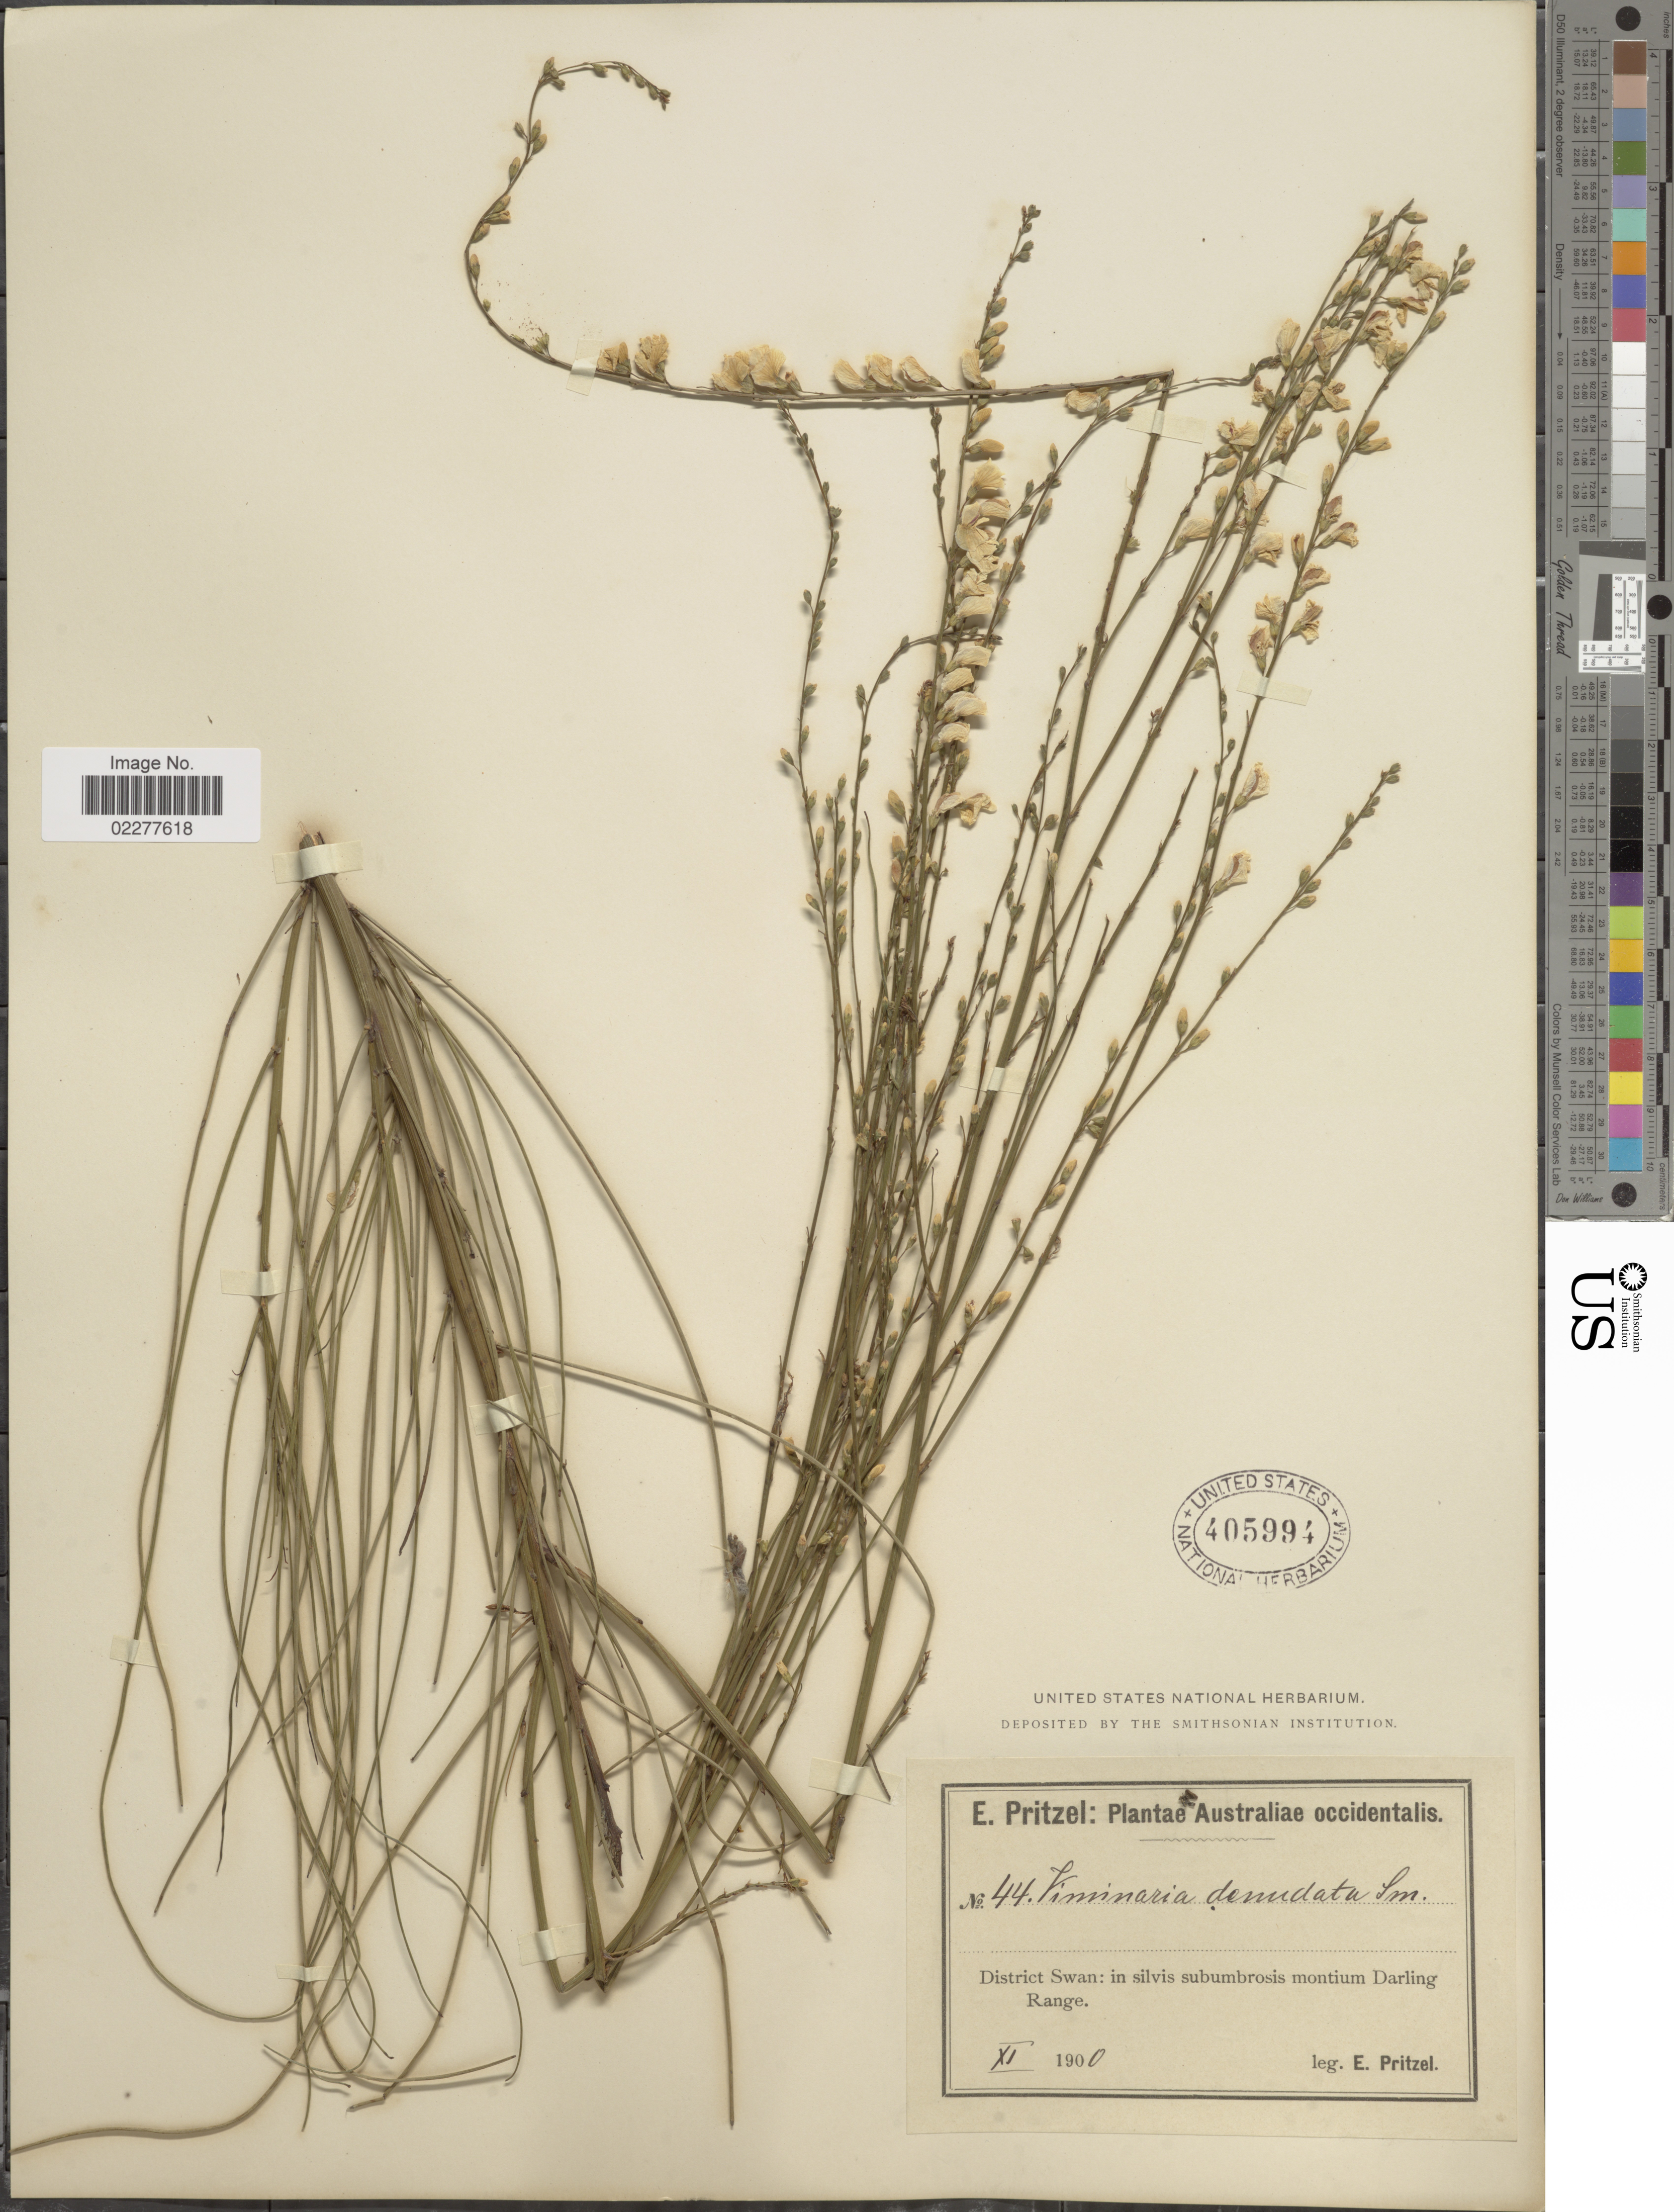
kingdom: Plantae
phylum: Tracheophyta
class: Magnoliopsida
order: Fabales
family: Fabaceae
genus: Viminaria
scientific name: Viminaria denudata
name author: Sm.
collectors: E. G. Pritzel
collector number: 44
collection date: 1900-11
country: Australia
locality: Australiae occidentalis, District Swan: in silvis subumbrosi montium Darling Range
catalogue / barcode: US 405994